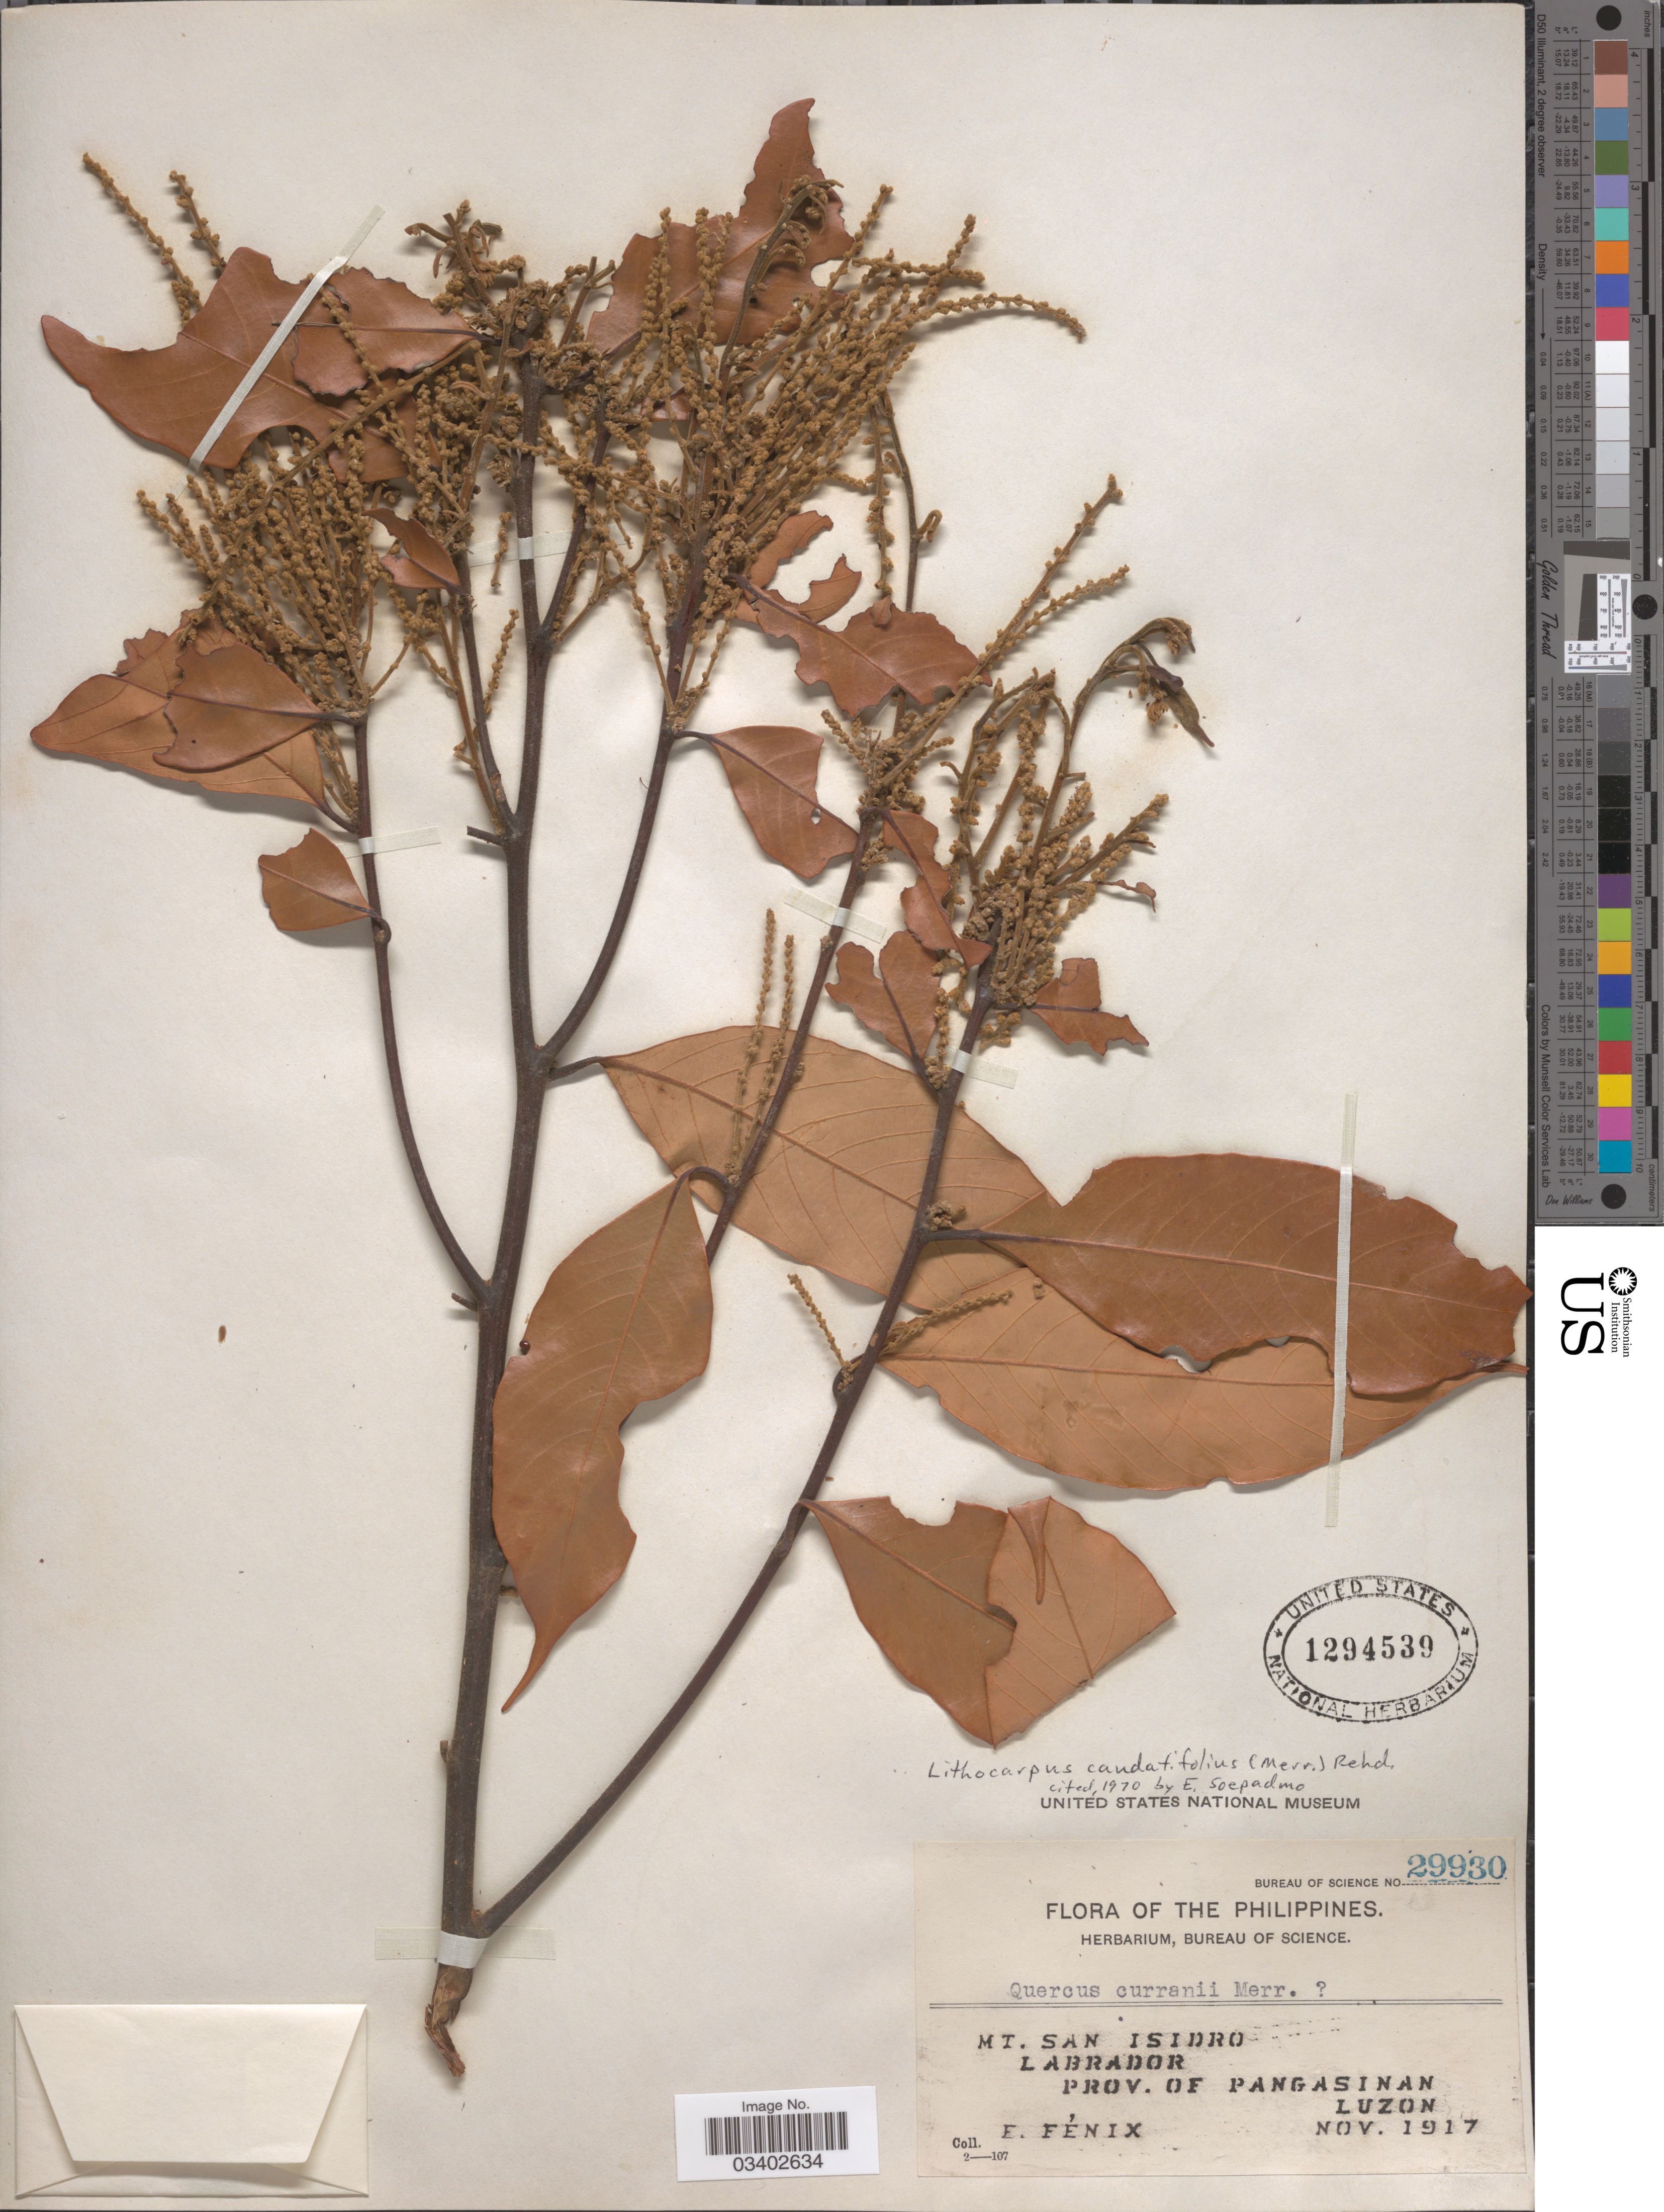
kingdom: Plantae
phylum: Tracheophyta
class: Magnoliopsida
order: Fagales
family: Fagaceae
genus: Lithocarpus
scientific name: Lithocarpus caudatifolius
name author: (Merr.) Rehder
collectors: E. Fénix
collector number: Bureau of Science 29930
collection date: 1917-11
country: Philippines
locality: Mt. San Isidro. Labrador. Prov. of Pangasinan. Luzon.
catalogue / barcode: US 1294539